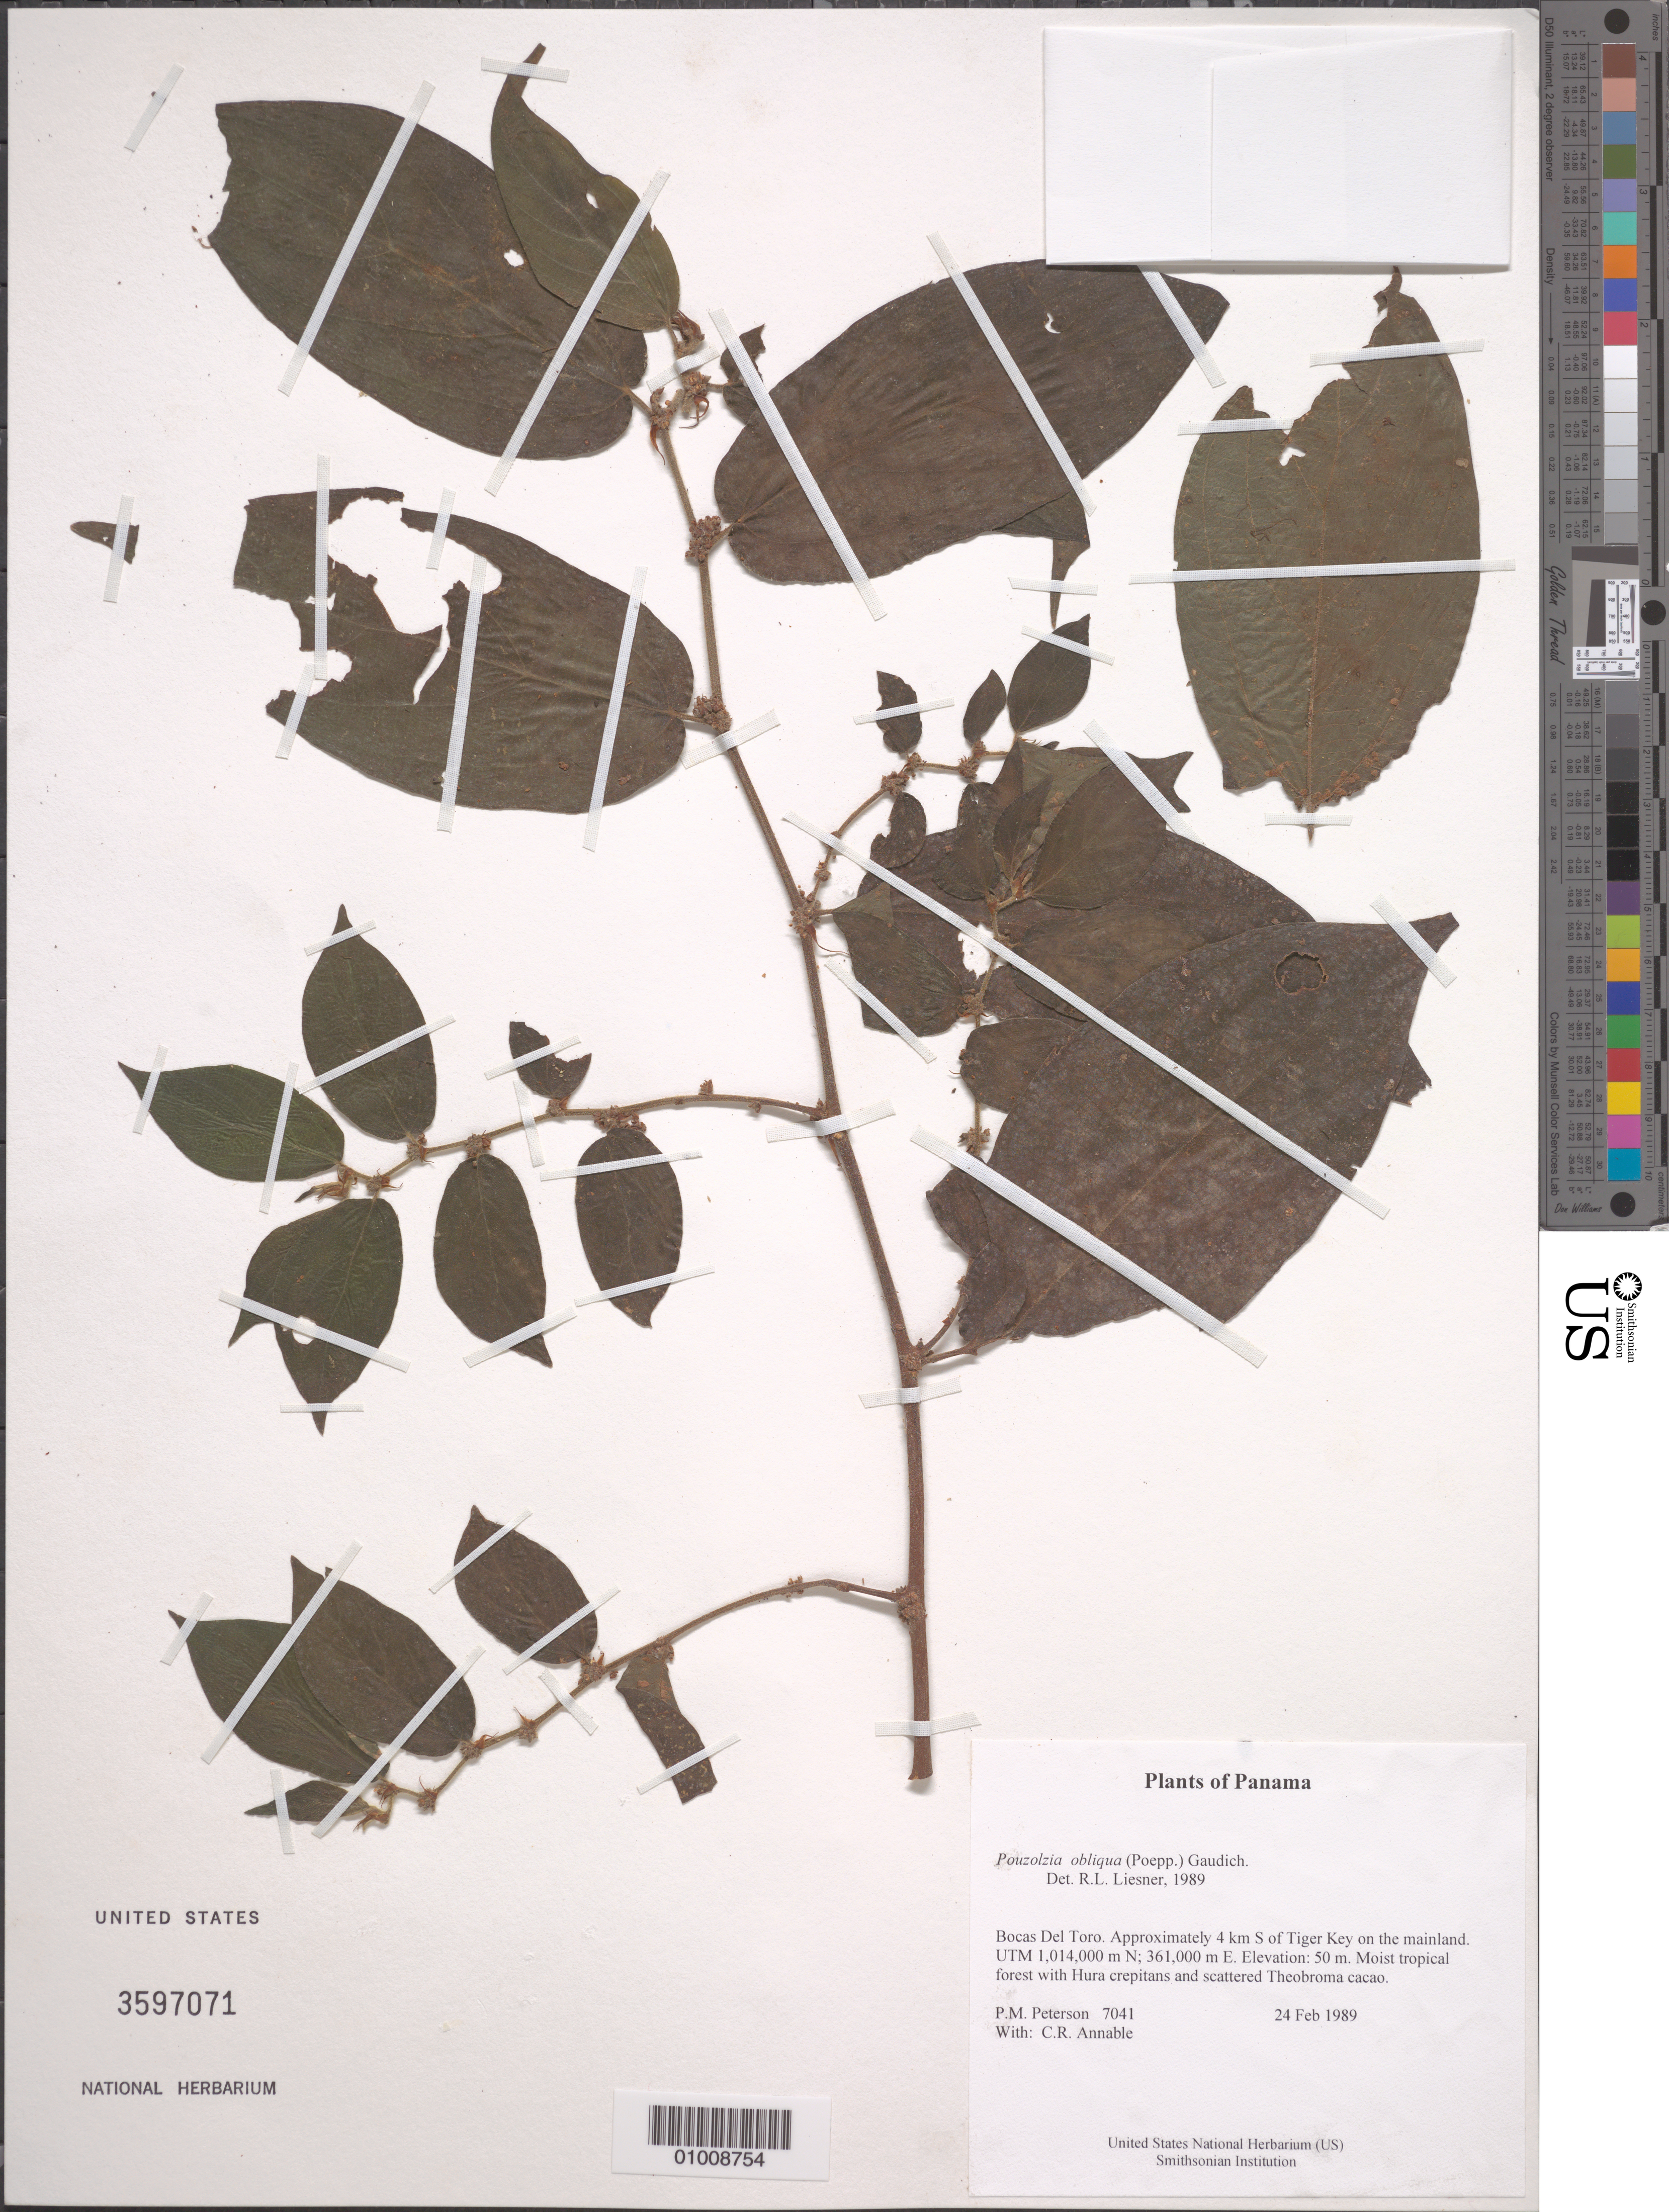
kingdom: Plantae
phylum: Tracheophyta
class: Magnoliopsida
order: Rosales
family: Urticaceae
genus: Pouzolzia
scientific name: Pouzolzia obliqua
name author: (Poepp.) Gaudich.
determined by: Liesner, R. L.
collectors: P. M. Peterson & C. R. Annable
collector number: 07041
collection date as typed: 24 Feb 1989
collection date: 1989-02-24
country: Panama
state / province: Bocas del Toro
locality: Approximately 4 km S of Tiger Key on the mainland. UTM 1,014,000 m N; 361,000 m E.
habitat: Moist tropical forest with Hura crepitans and scattered Theobroma cacao.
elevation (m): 50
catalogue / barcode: US 3597071